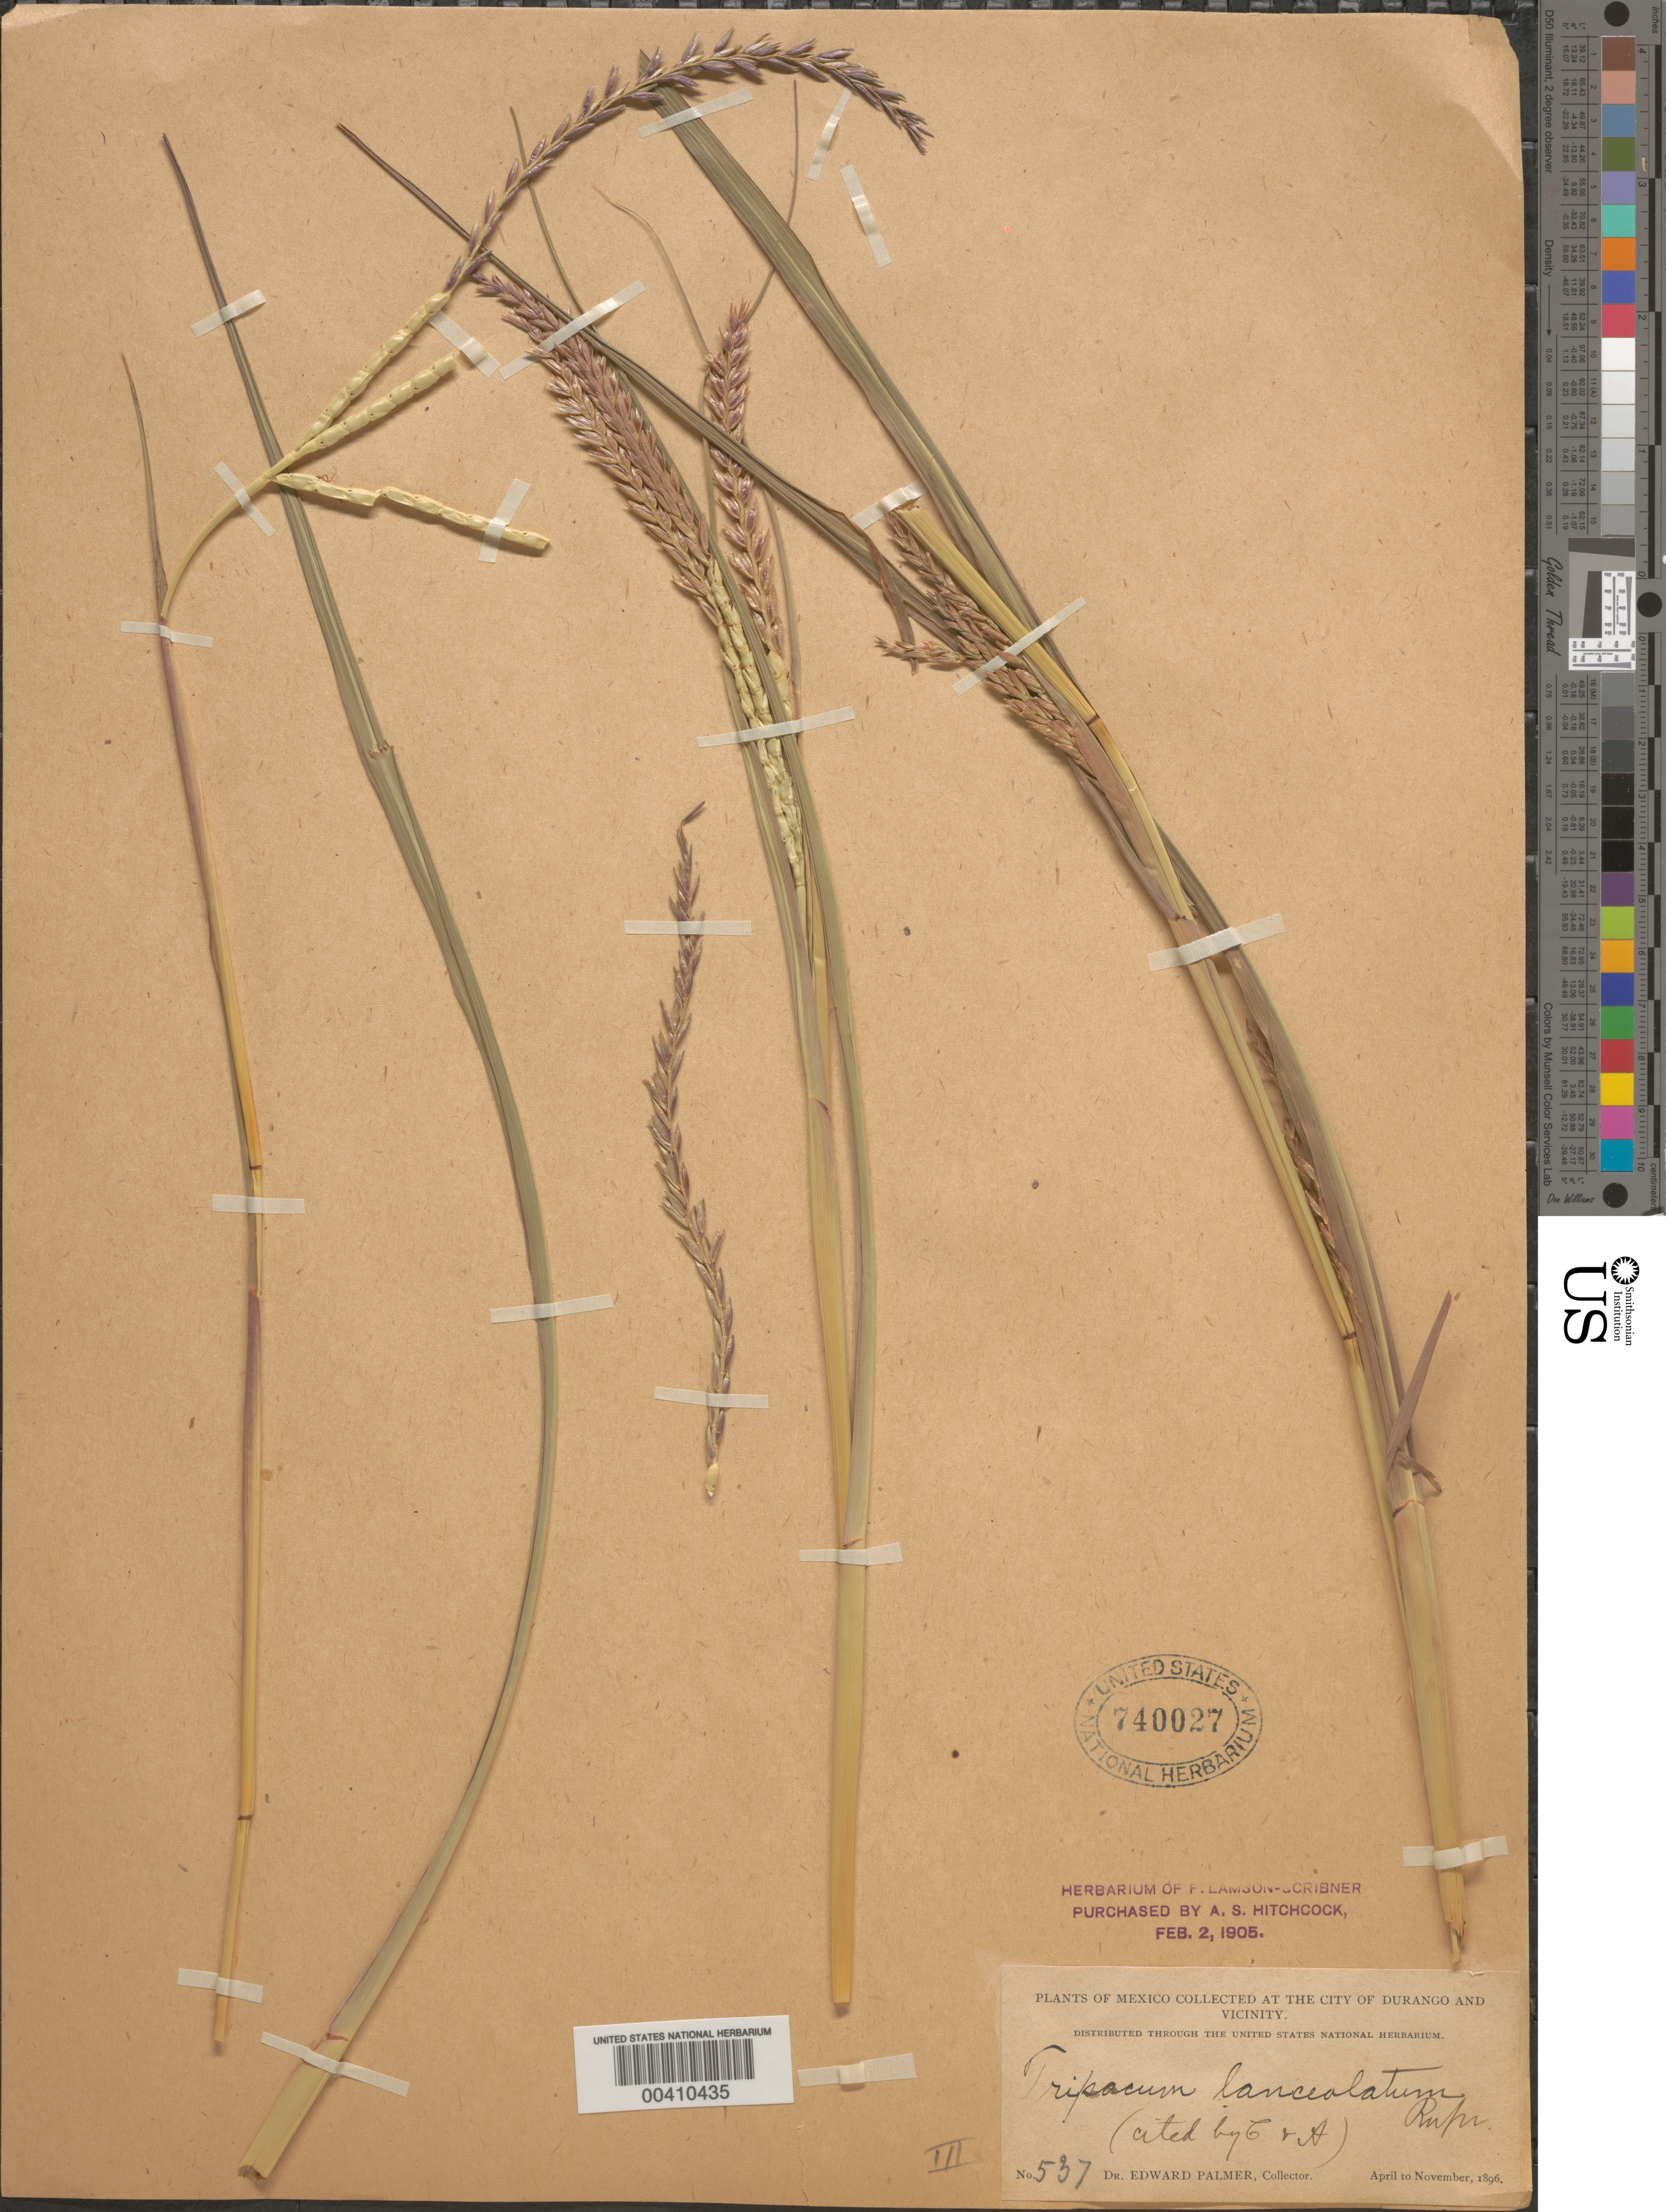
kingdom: Plantae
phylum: Tracheophyta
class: Liliopsida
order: Poales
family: Poaceae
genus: Tripsacum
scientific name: Tripsacum lanceolatum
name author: Rupr. ex E. Fourn.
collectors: E. Palmer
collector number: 537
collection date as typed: Apr 1896 to Nov 1896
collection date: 1896-04/1896-11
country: Mexico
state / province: Durango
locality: City of Durango & vicinity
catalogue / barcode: US 740027